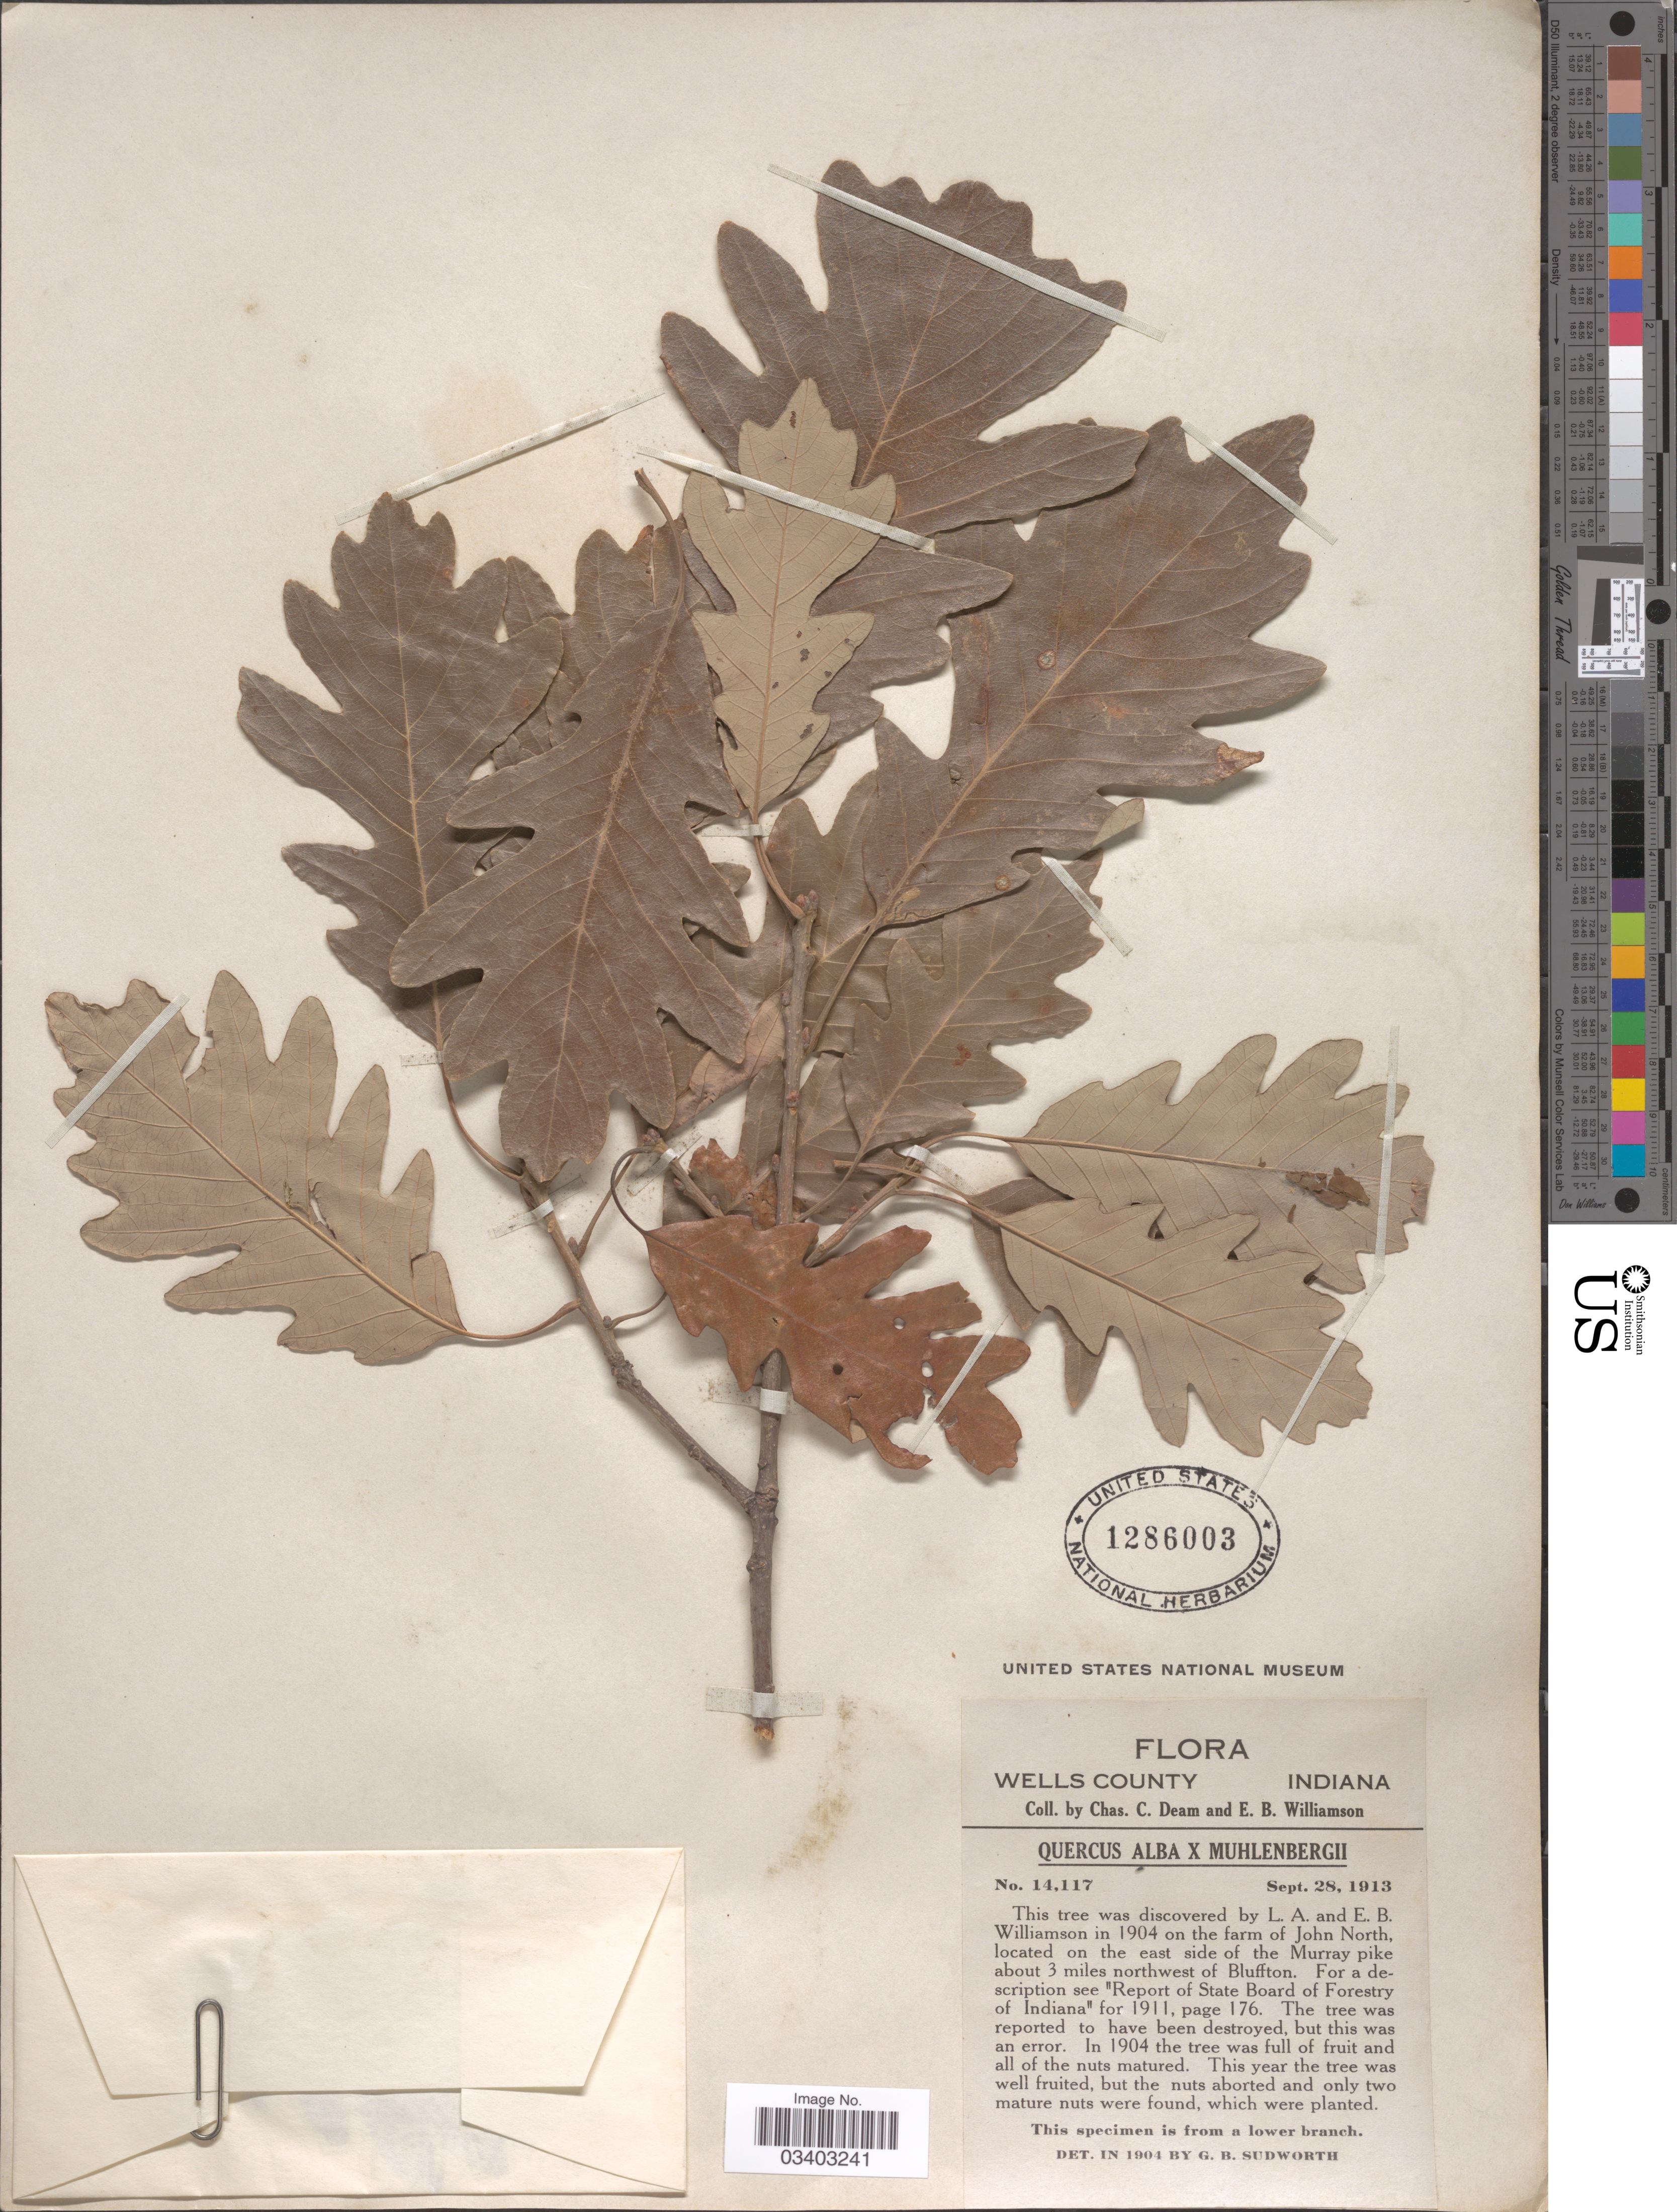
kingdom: Plantae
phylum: Tracheophyta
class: Magnoliopsida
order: Fagales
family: Fagaceae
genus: Quercus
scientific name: Quercus alba x Q. muehlenbergii Engelm.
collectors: C. C. Deam & E. Williamson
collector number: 14117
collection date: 1913-09-28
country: United States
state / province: Indiana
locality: Wells County. On the farm of John North, located on the east side of the Murray pike about 3 miles northwest of Bluffton.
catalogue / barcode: US 1286003